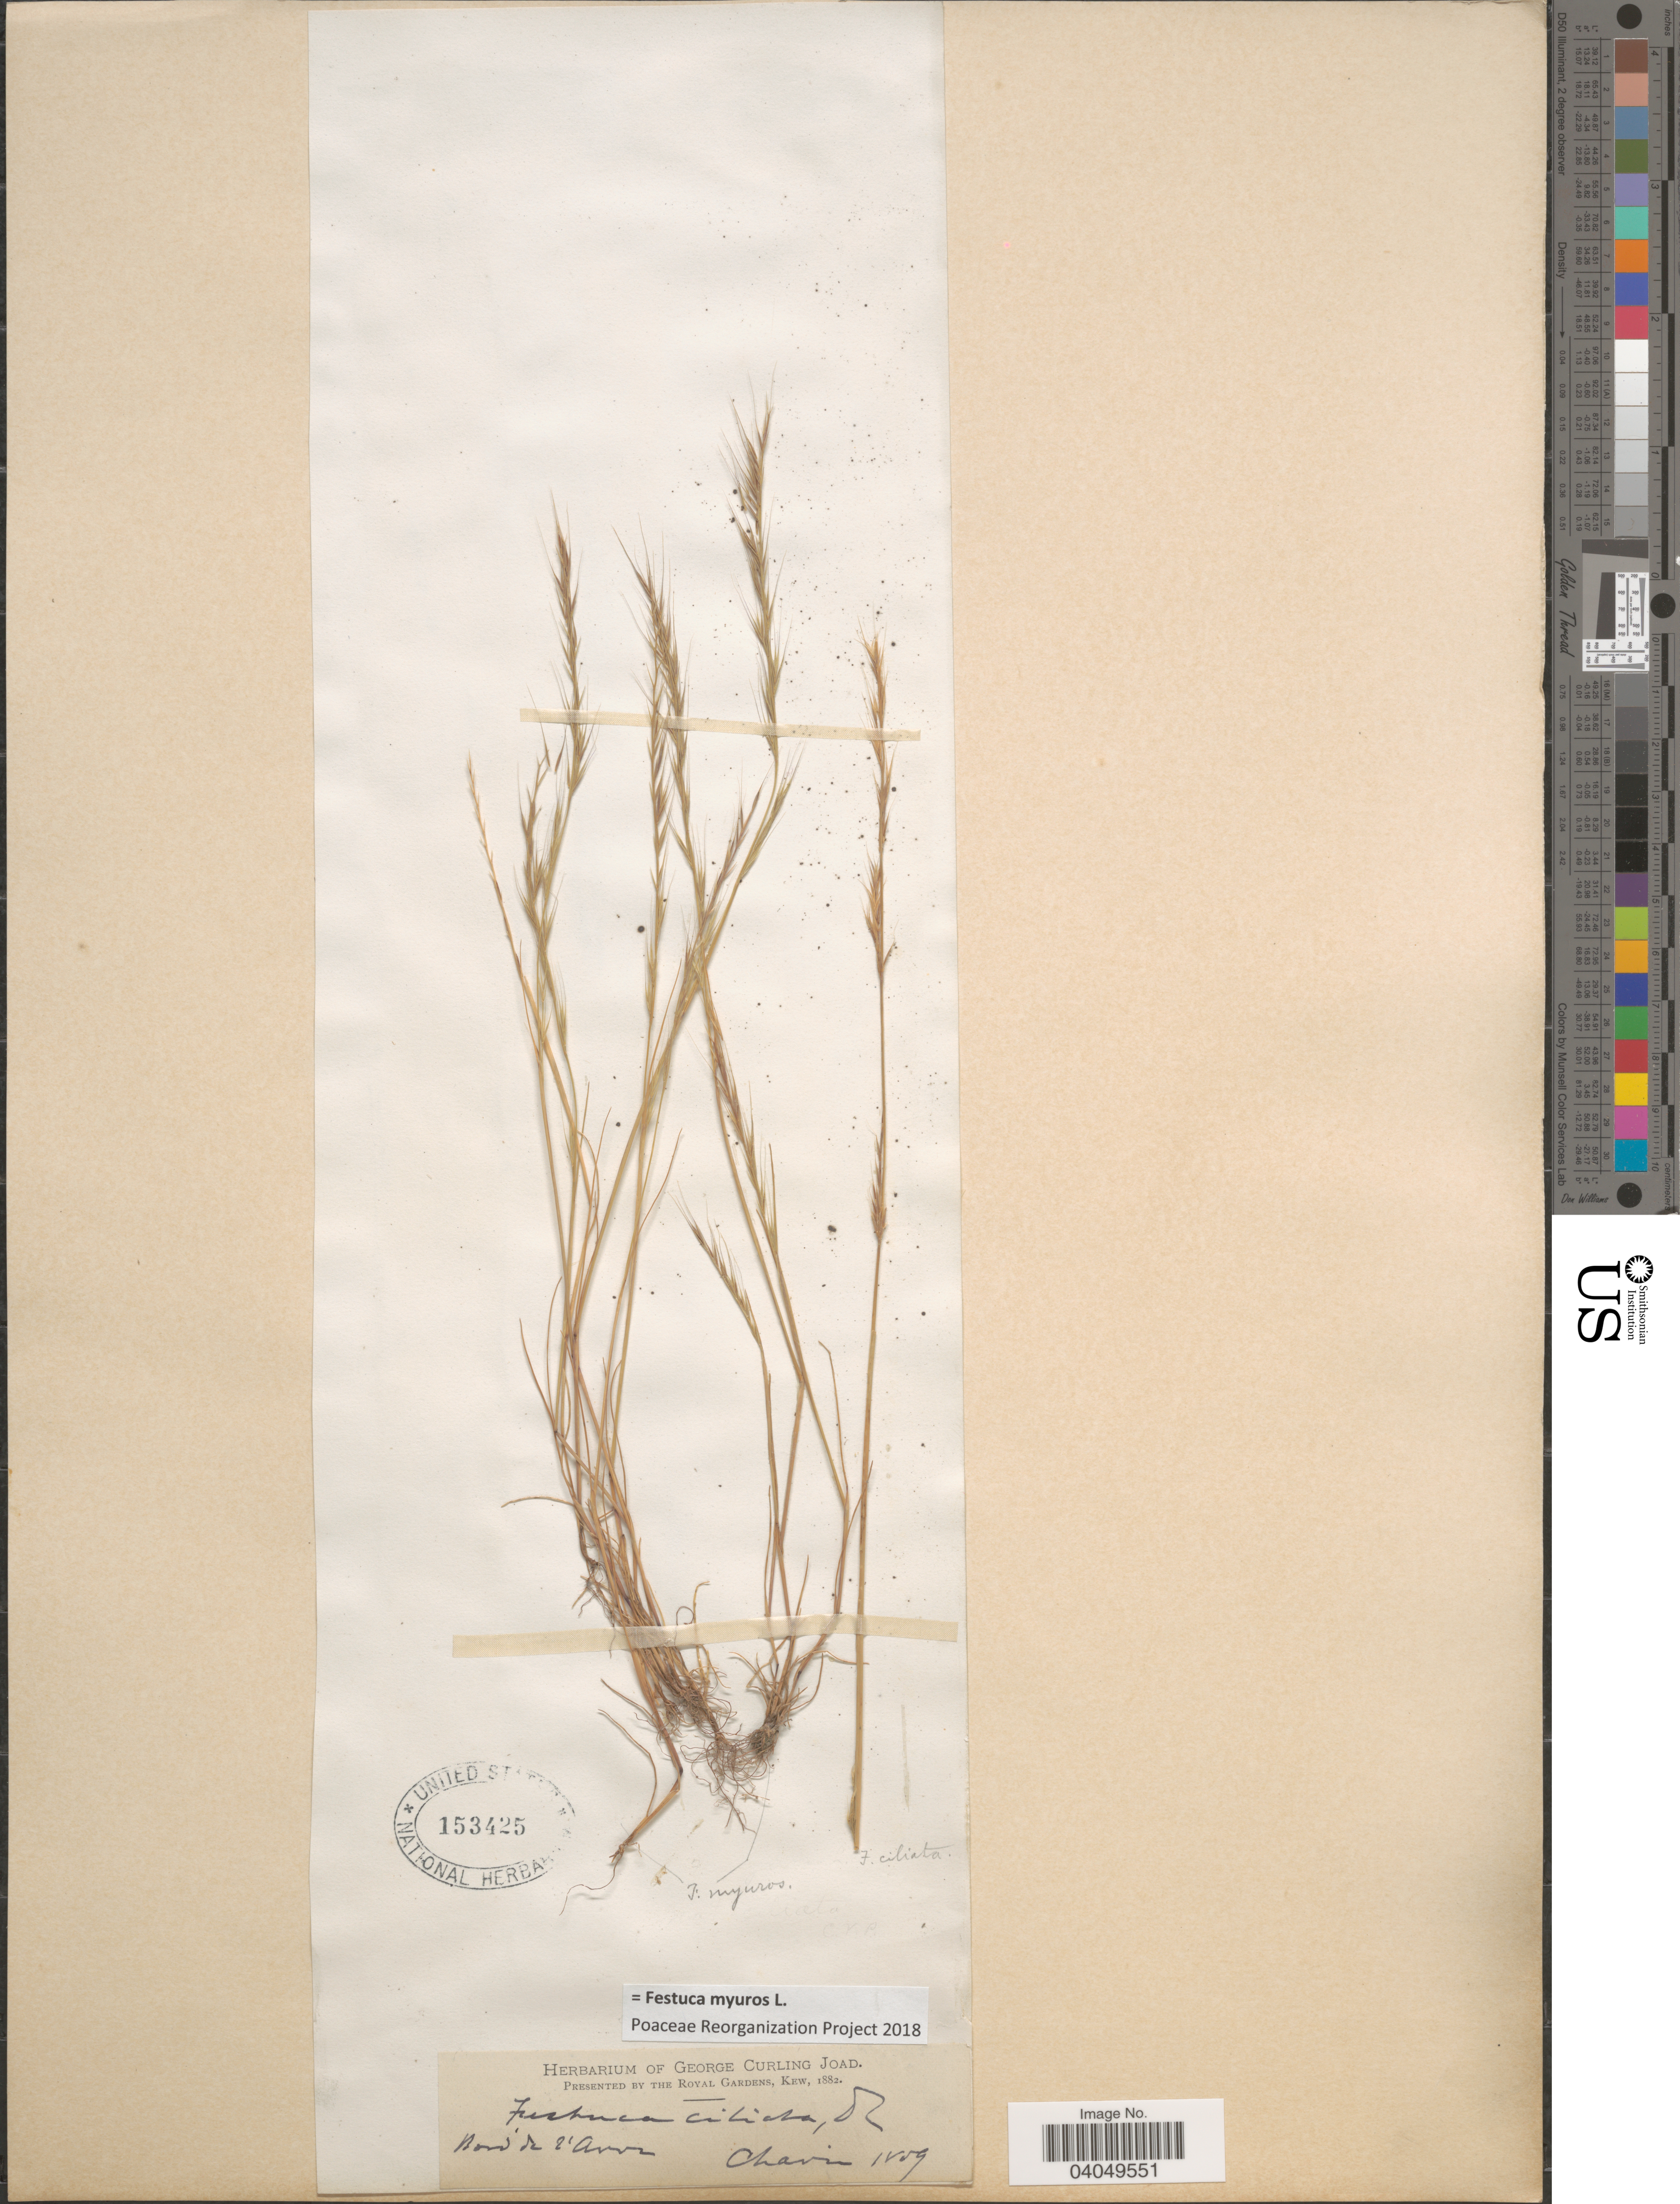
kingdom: Plantae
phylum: Tracheophyta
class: Liliopsida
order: Poales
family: Poaceae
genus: Festuca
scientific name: Festuca myuros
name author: L.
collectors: -. Chavin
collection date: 1889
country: Switzerland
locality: Bord de l'Arve.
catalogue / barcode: US 153425